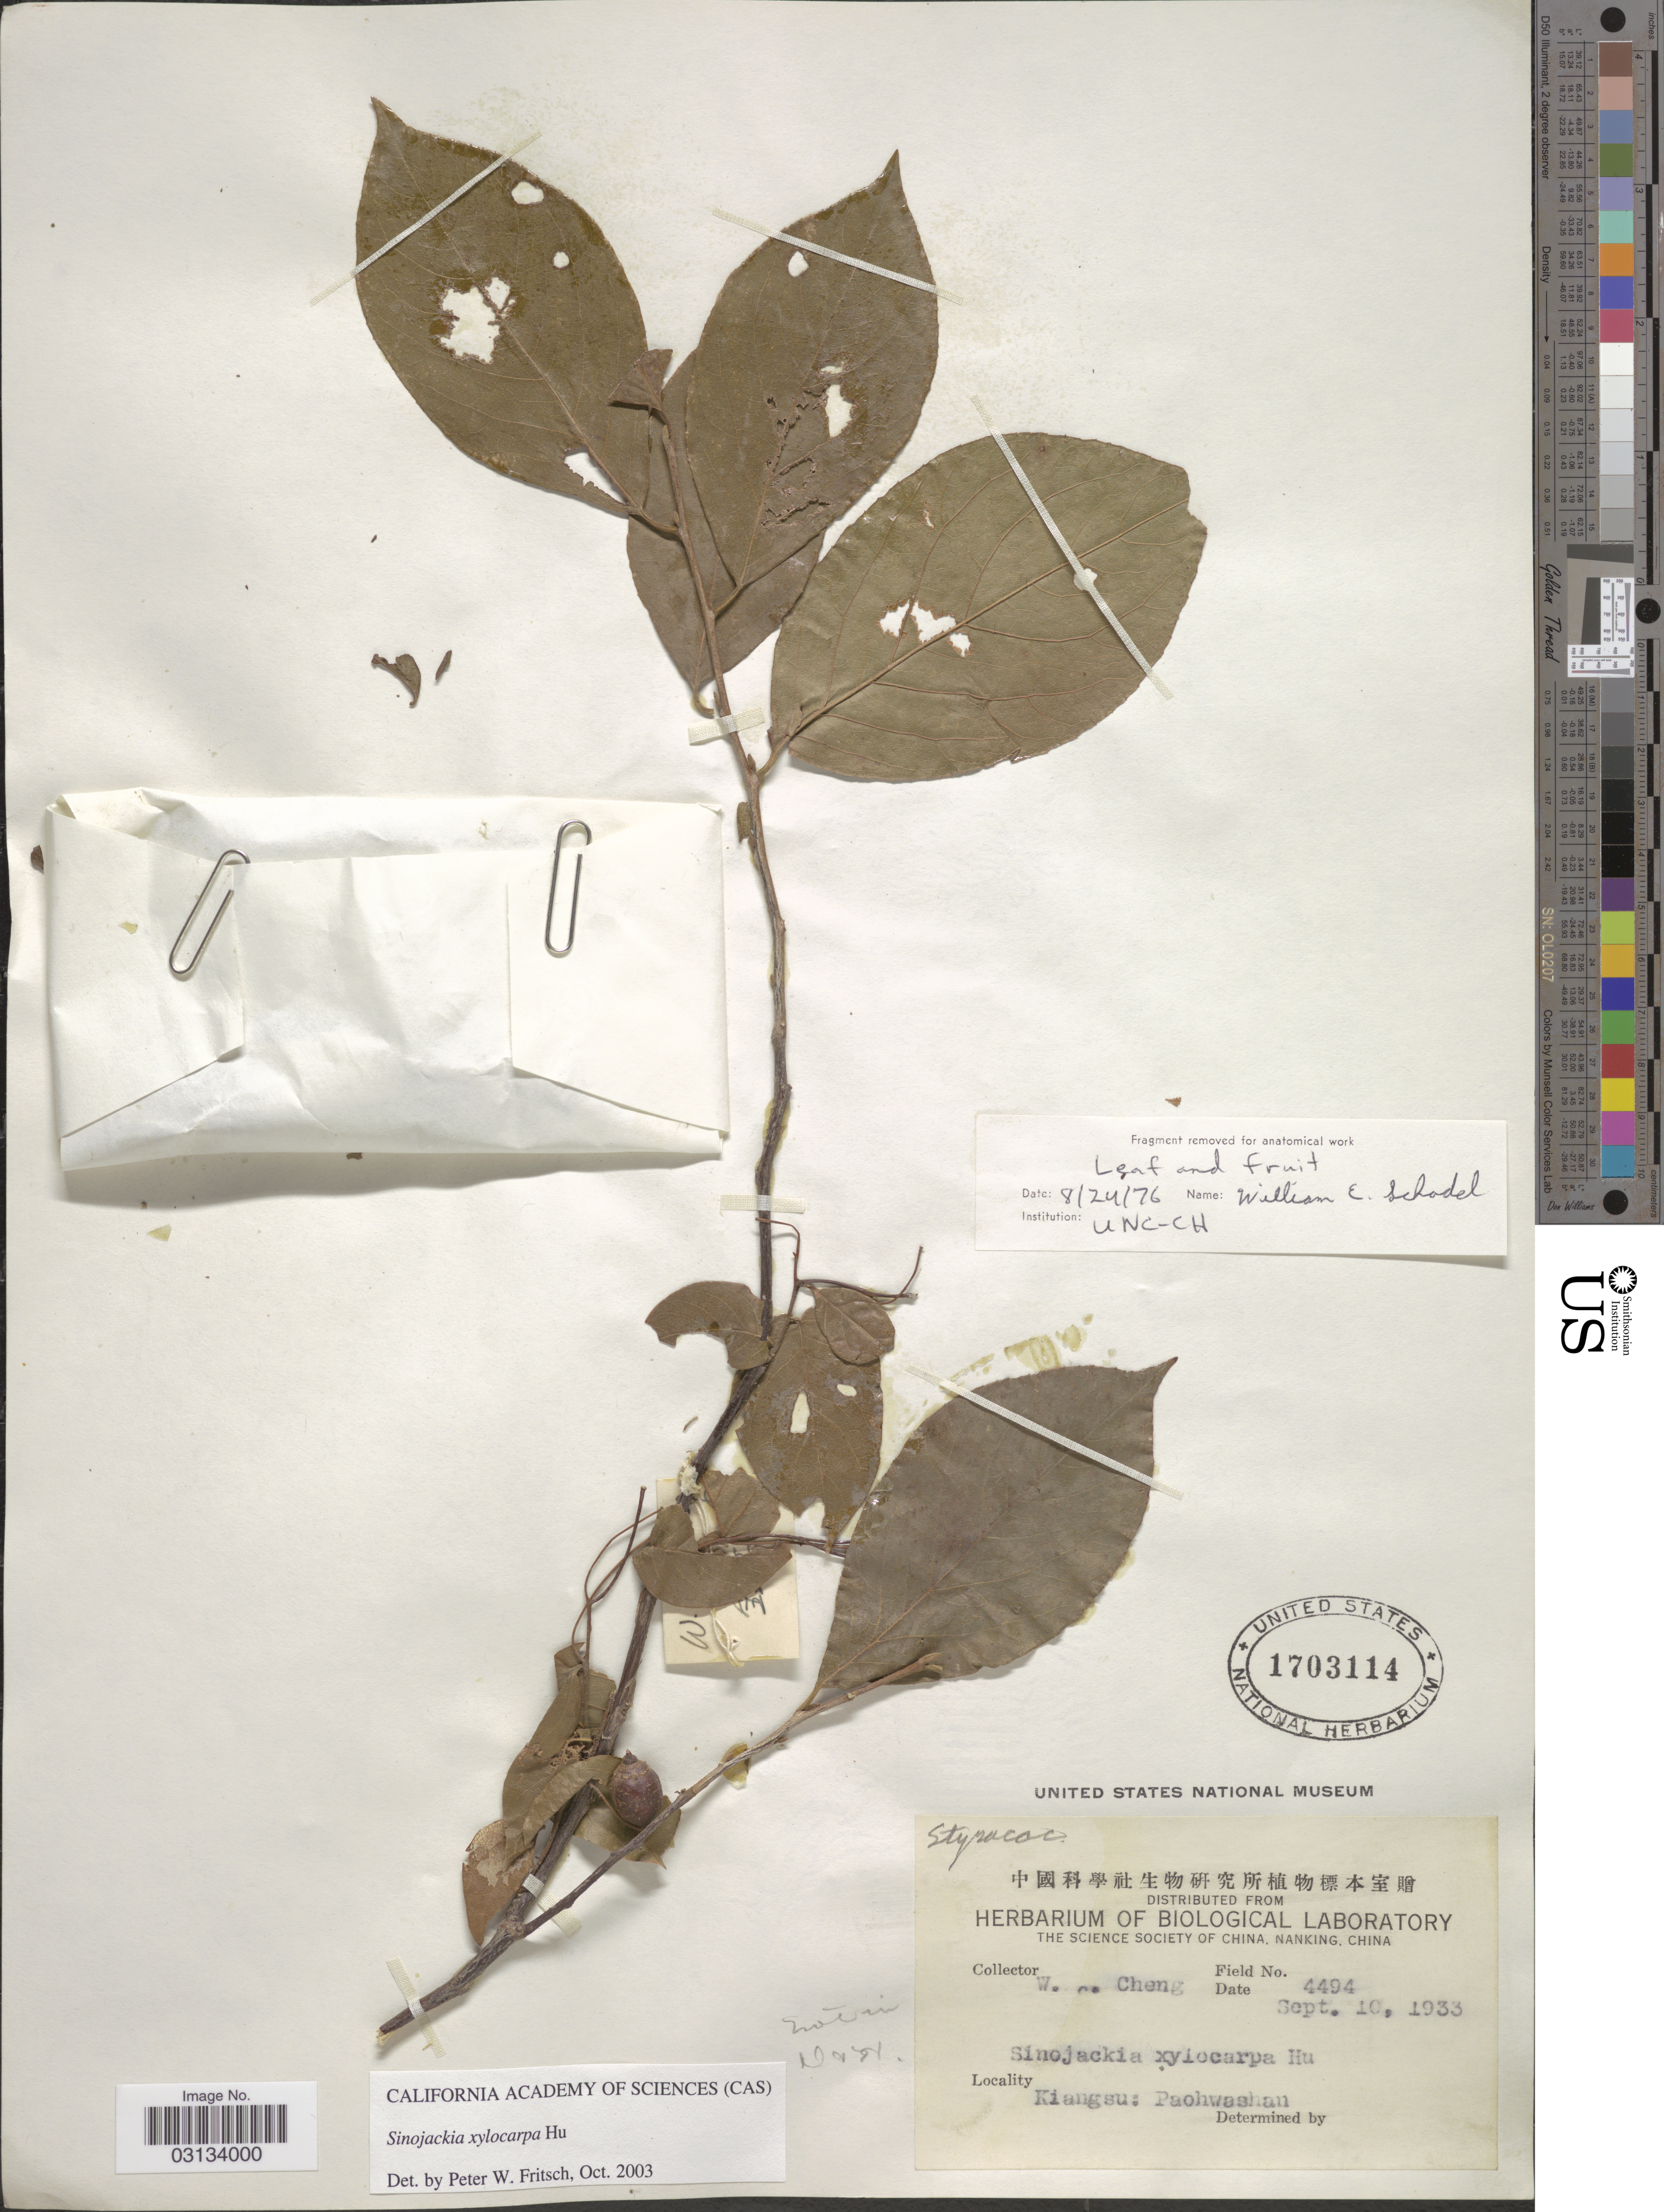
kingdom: Plantae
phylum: Tracheophyta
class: Magnoliopsida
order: Ericales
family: Styracaceae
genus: Sinojackia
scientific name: Sinojackia xylocarpa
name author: Hu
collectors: W. C. Cheng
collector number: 4494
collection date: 1933-09-10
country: China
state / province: Jiangsu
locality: Kiangsu: Paohwashan.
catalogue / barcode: US 1703114